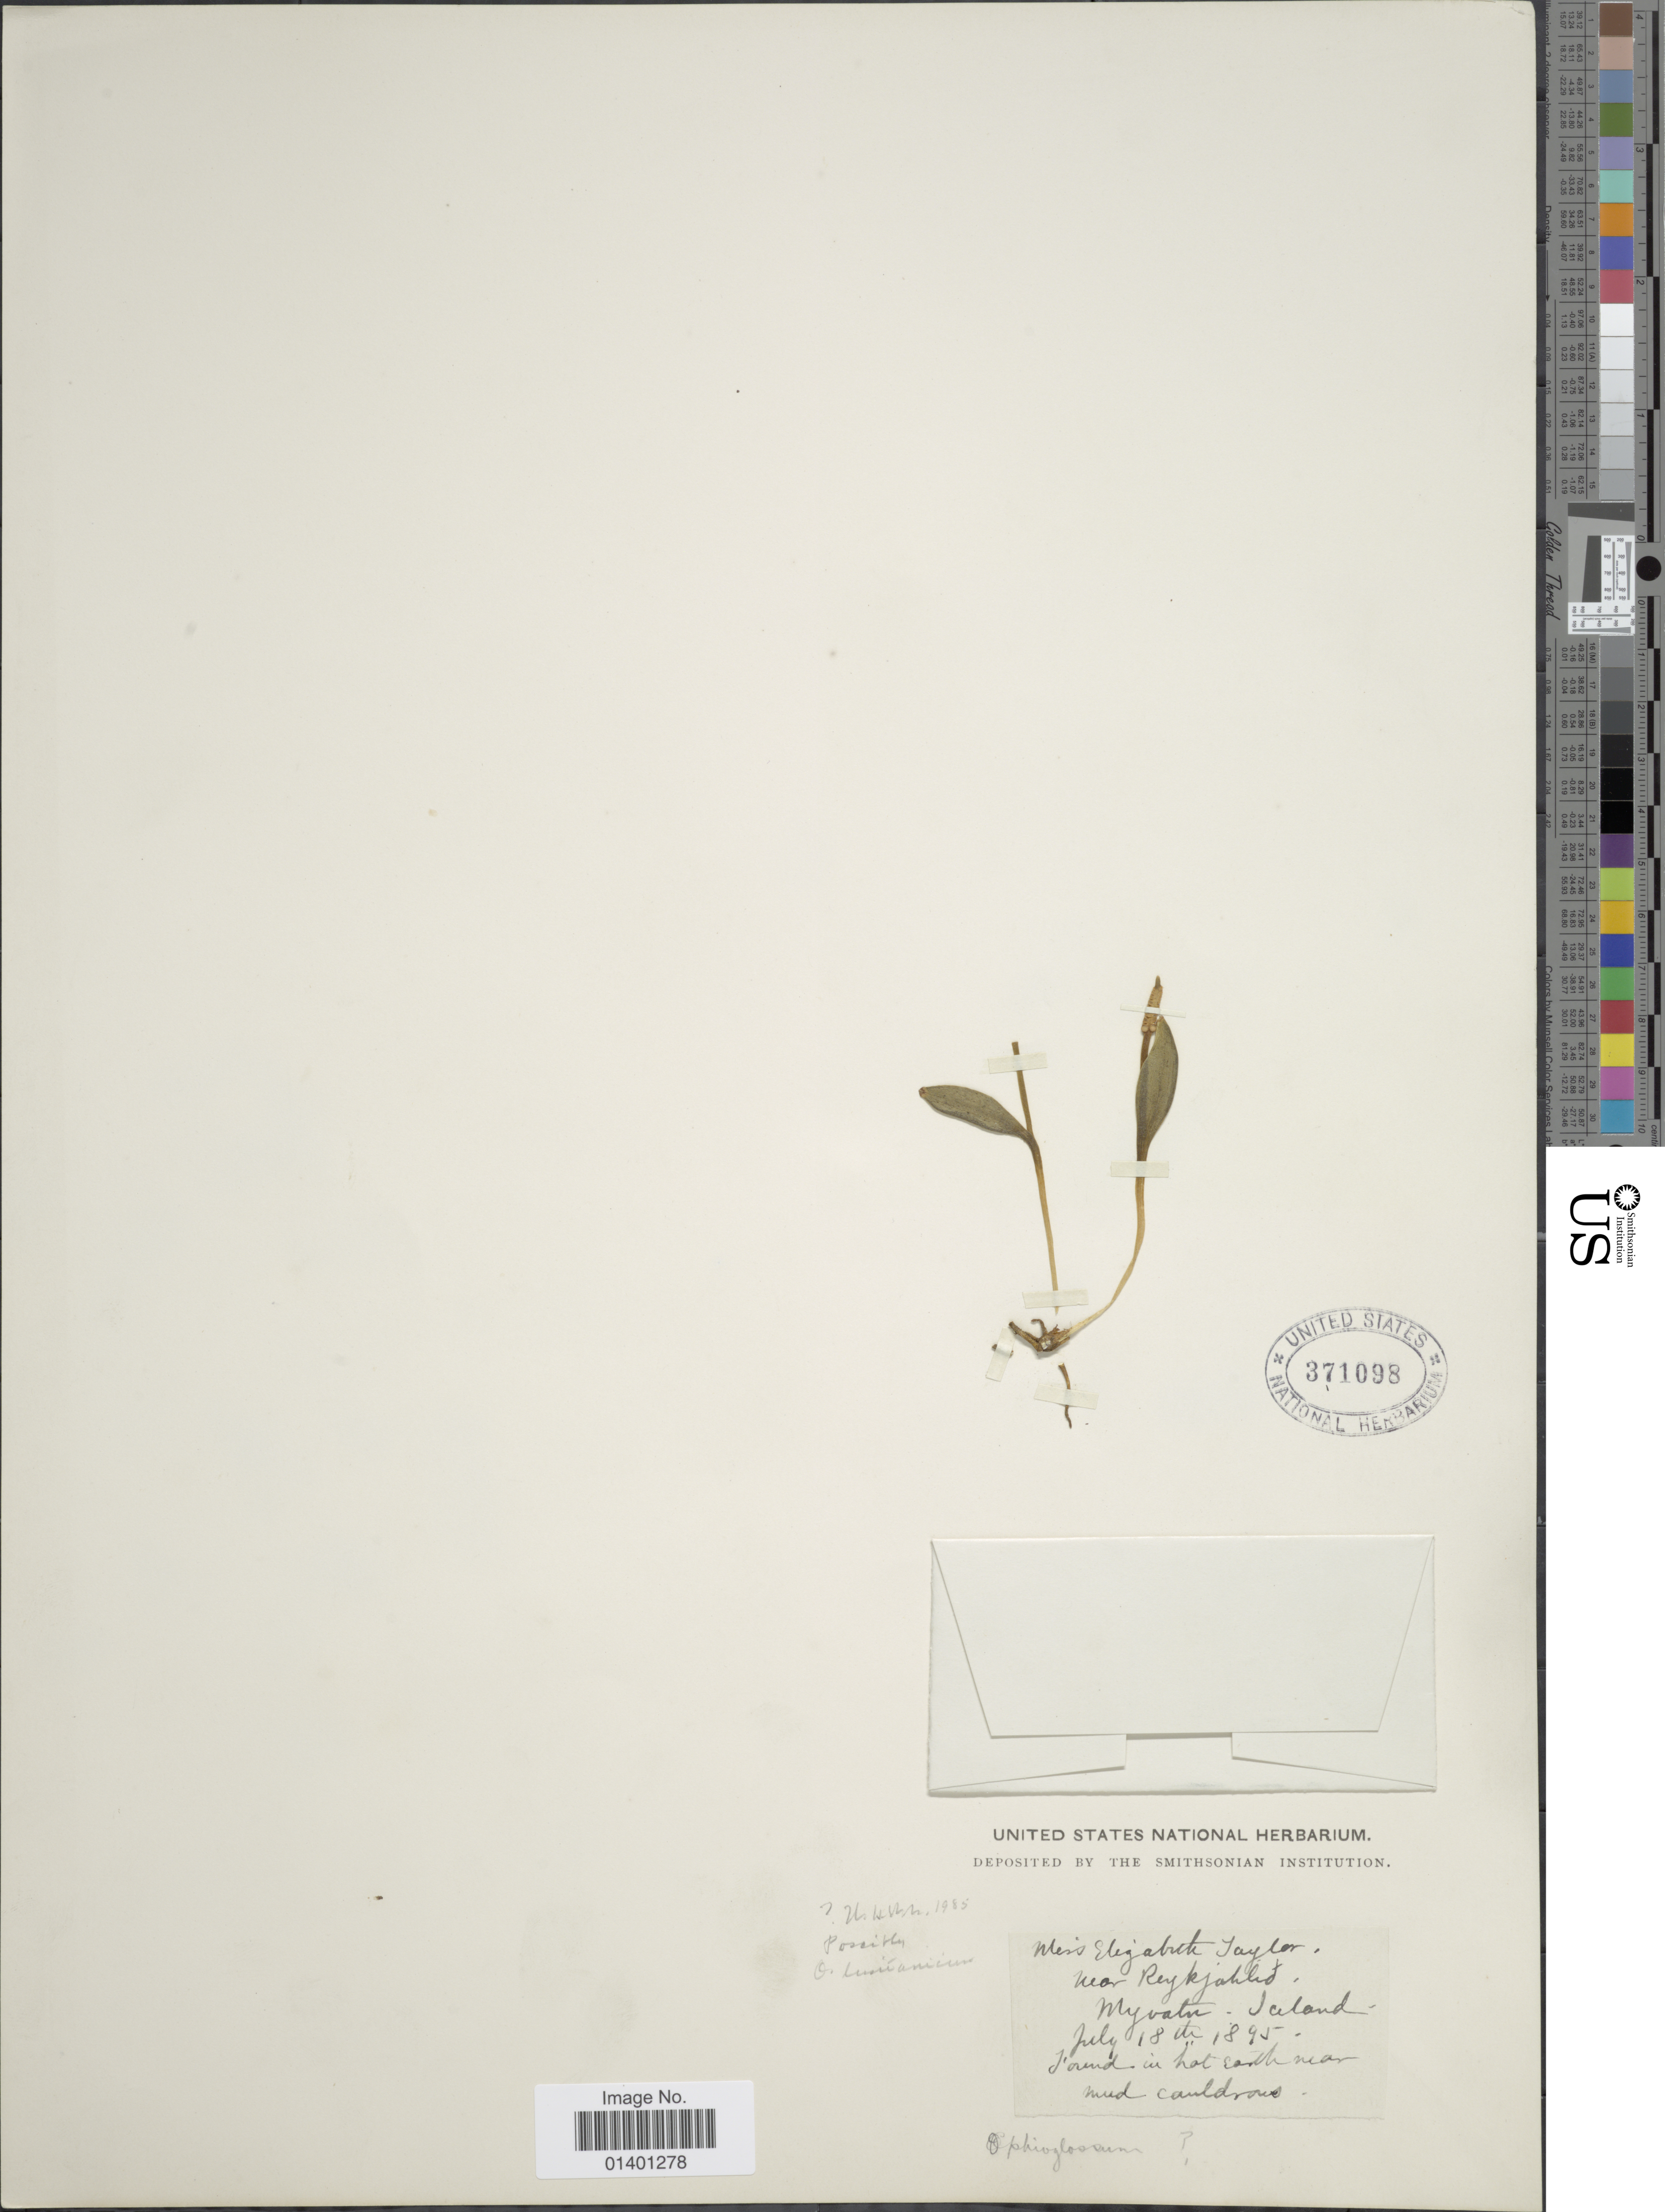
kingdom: Plantae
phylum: Tracheophyta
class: Polypodiopsida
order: Ophioglossales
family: Ophioglossaceae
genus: Ophioglossum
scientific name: Ophioglossum lusitanicum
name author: L.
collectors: E. L. Taylor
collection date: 1895-07-18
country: Iceland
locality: Near Reykjaklid, Myvatn island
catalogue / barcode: US 371098